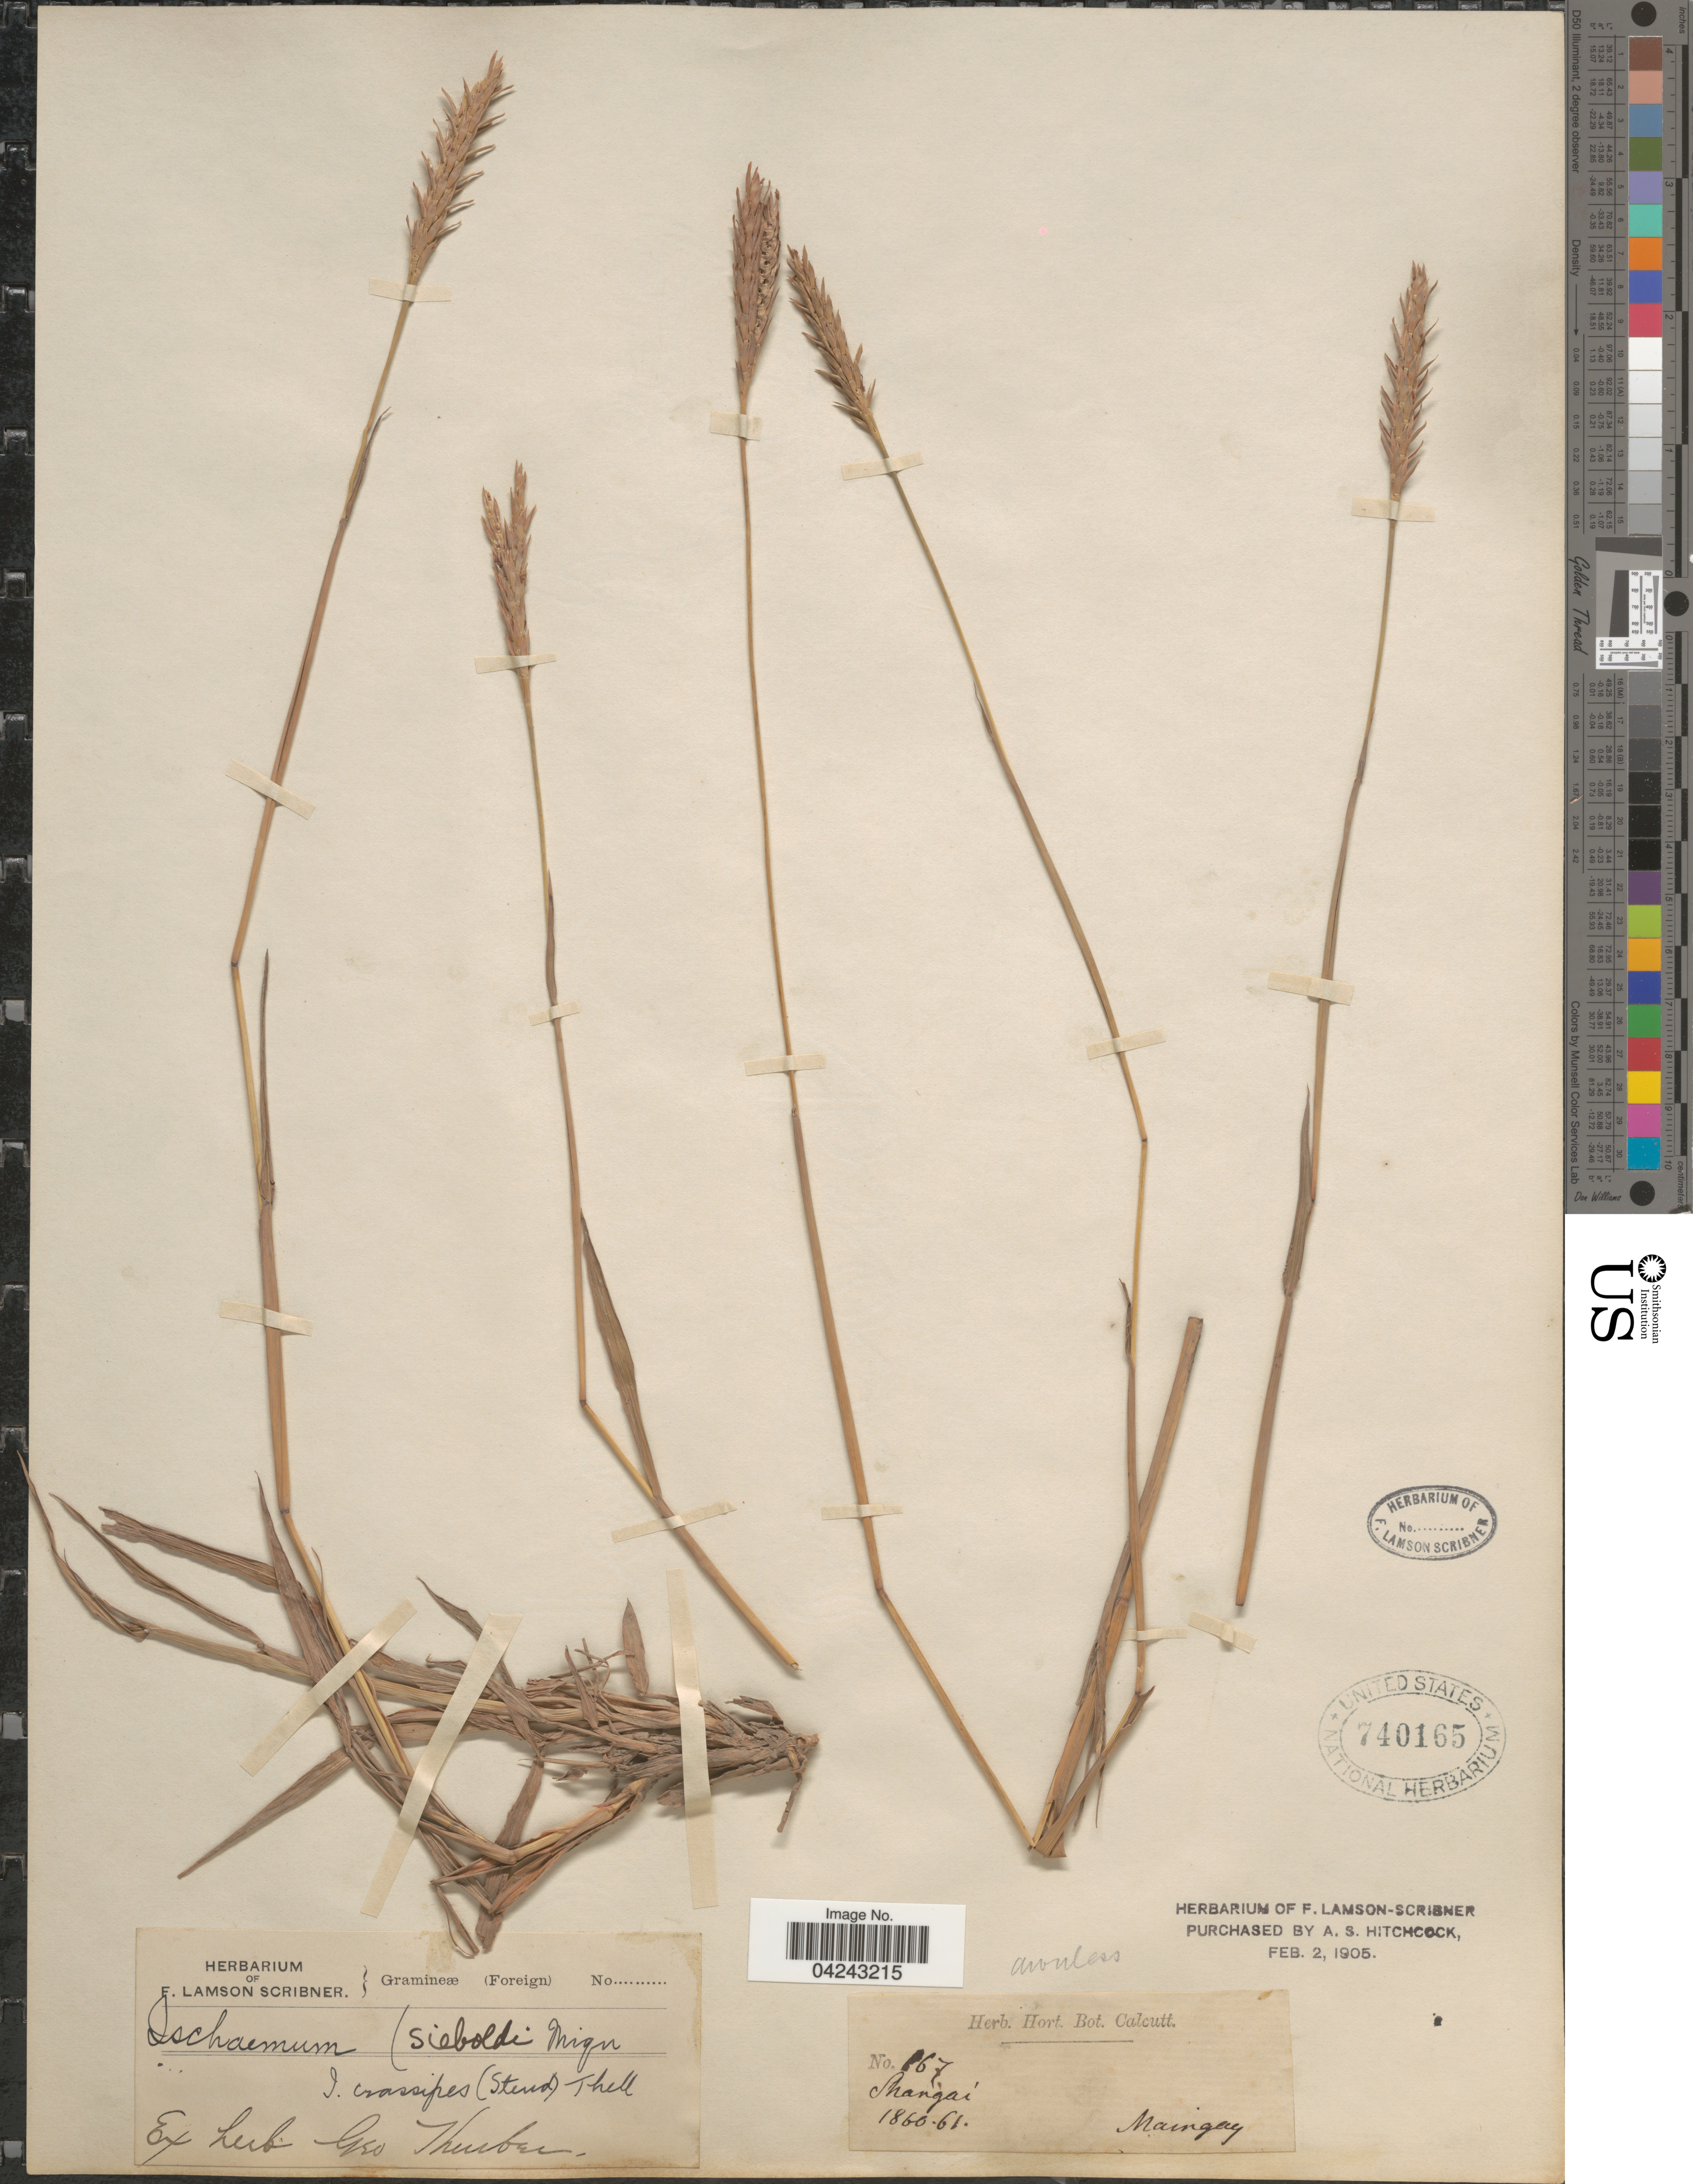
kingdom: Plantae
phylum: Tracheophyta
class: Liliopsida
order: Poales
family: Poaceae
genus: Ischaemum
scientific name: Ischaemum aristatum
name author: L.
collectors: Maingay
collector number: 167*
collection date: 1860/1861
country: China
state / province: Shanghai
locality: Shanghai.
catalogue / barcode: US 740165